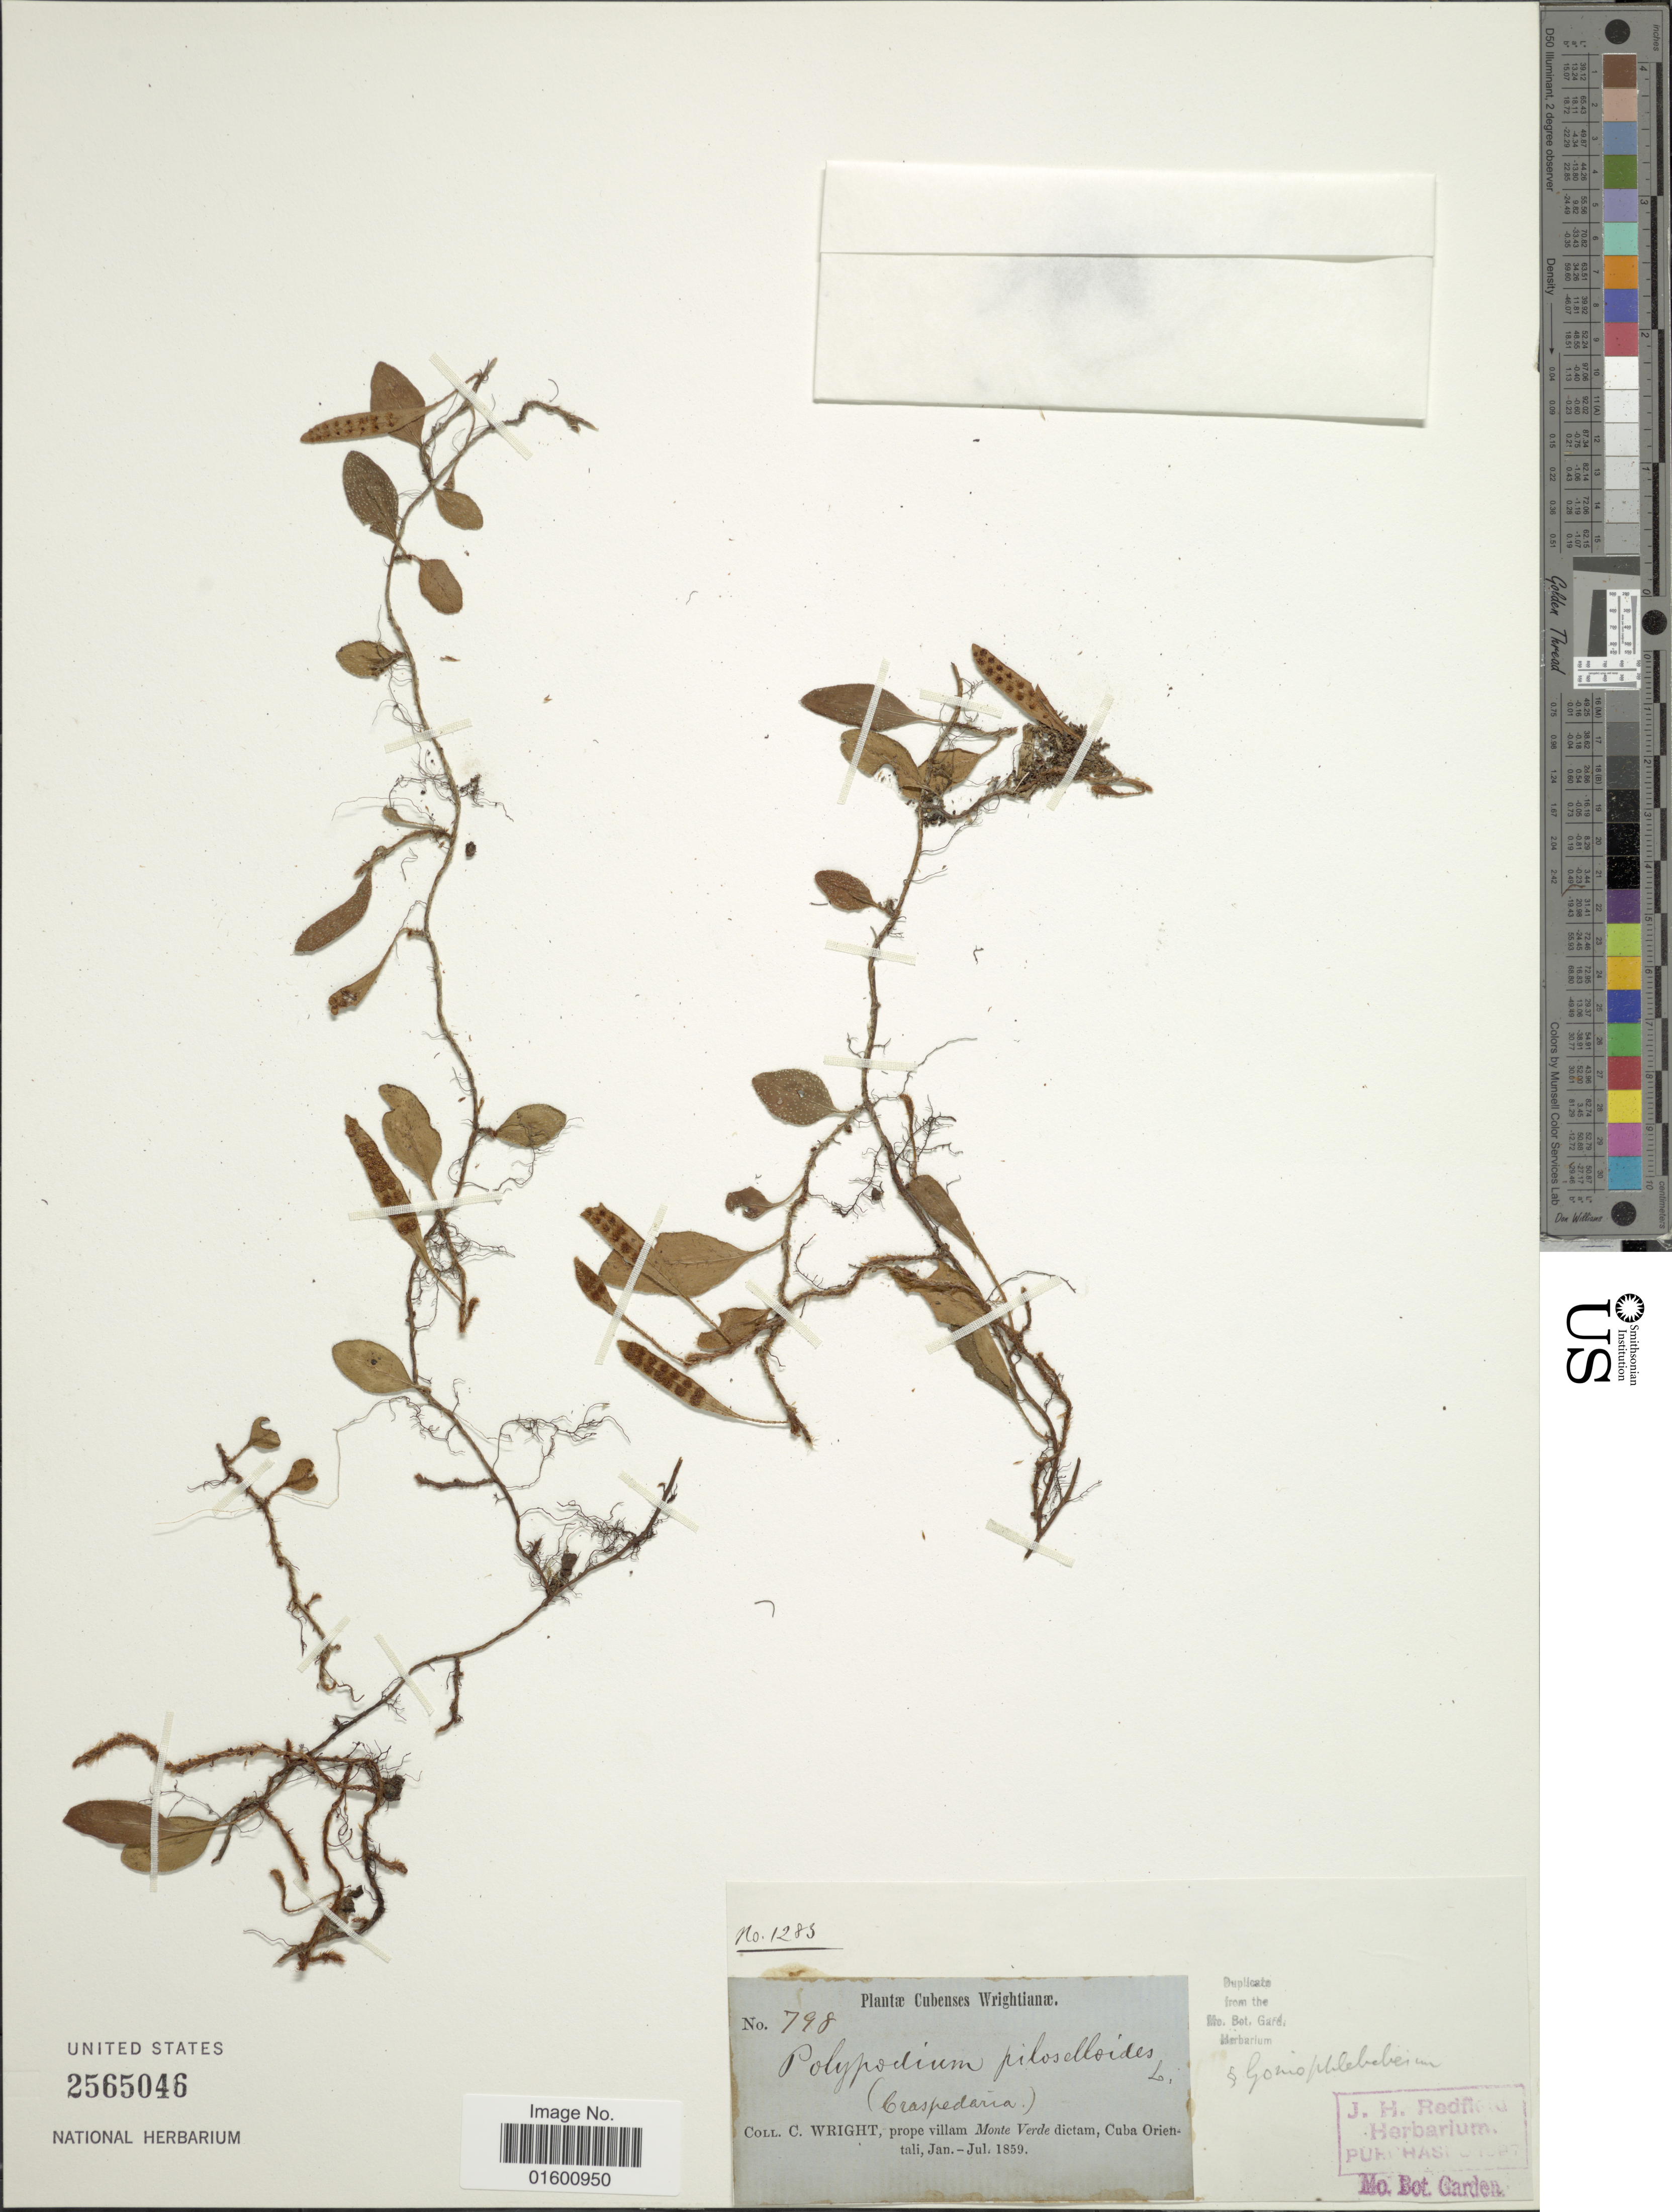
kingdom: Plantae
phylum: Tracheophyta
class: Polypodiopsida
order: Polypodiales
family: Polypodiaceae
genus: Microgramma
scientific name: Microgramma piloselloides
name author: (L.) Copel.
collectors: C. Wright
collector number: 798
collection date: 1859-01/1859-07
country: Cuba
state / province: Oriente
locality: Prope villam Monte Verde dictam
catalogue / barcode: US 2565046